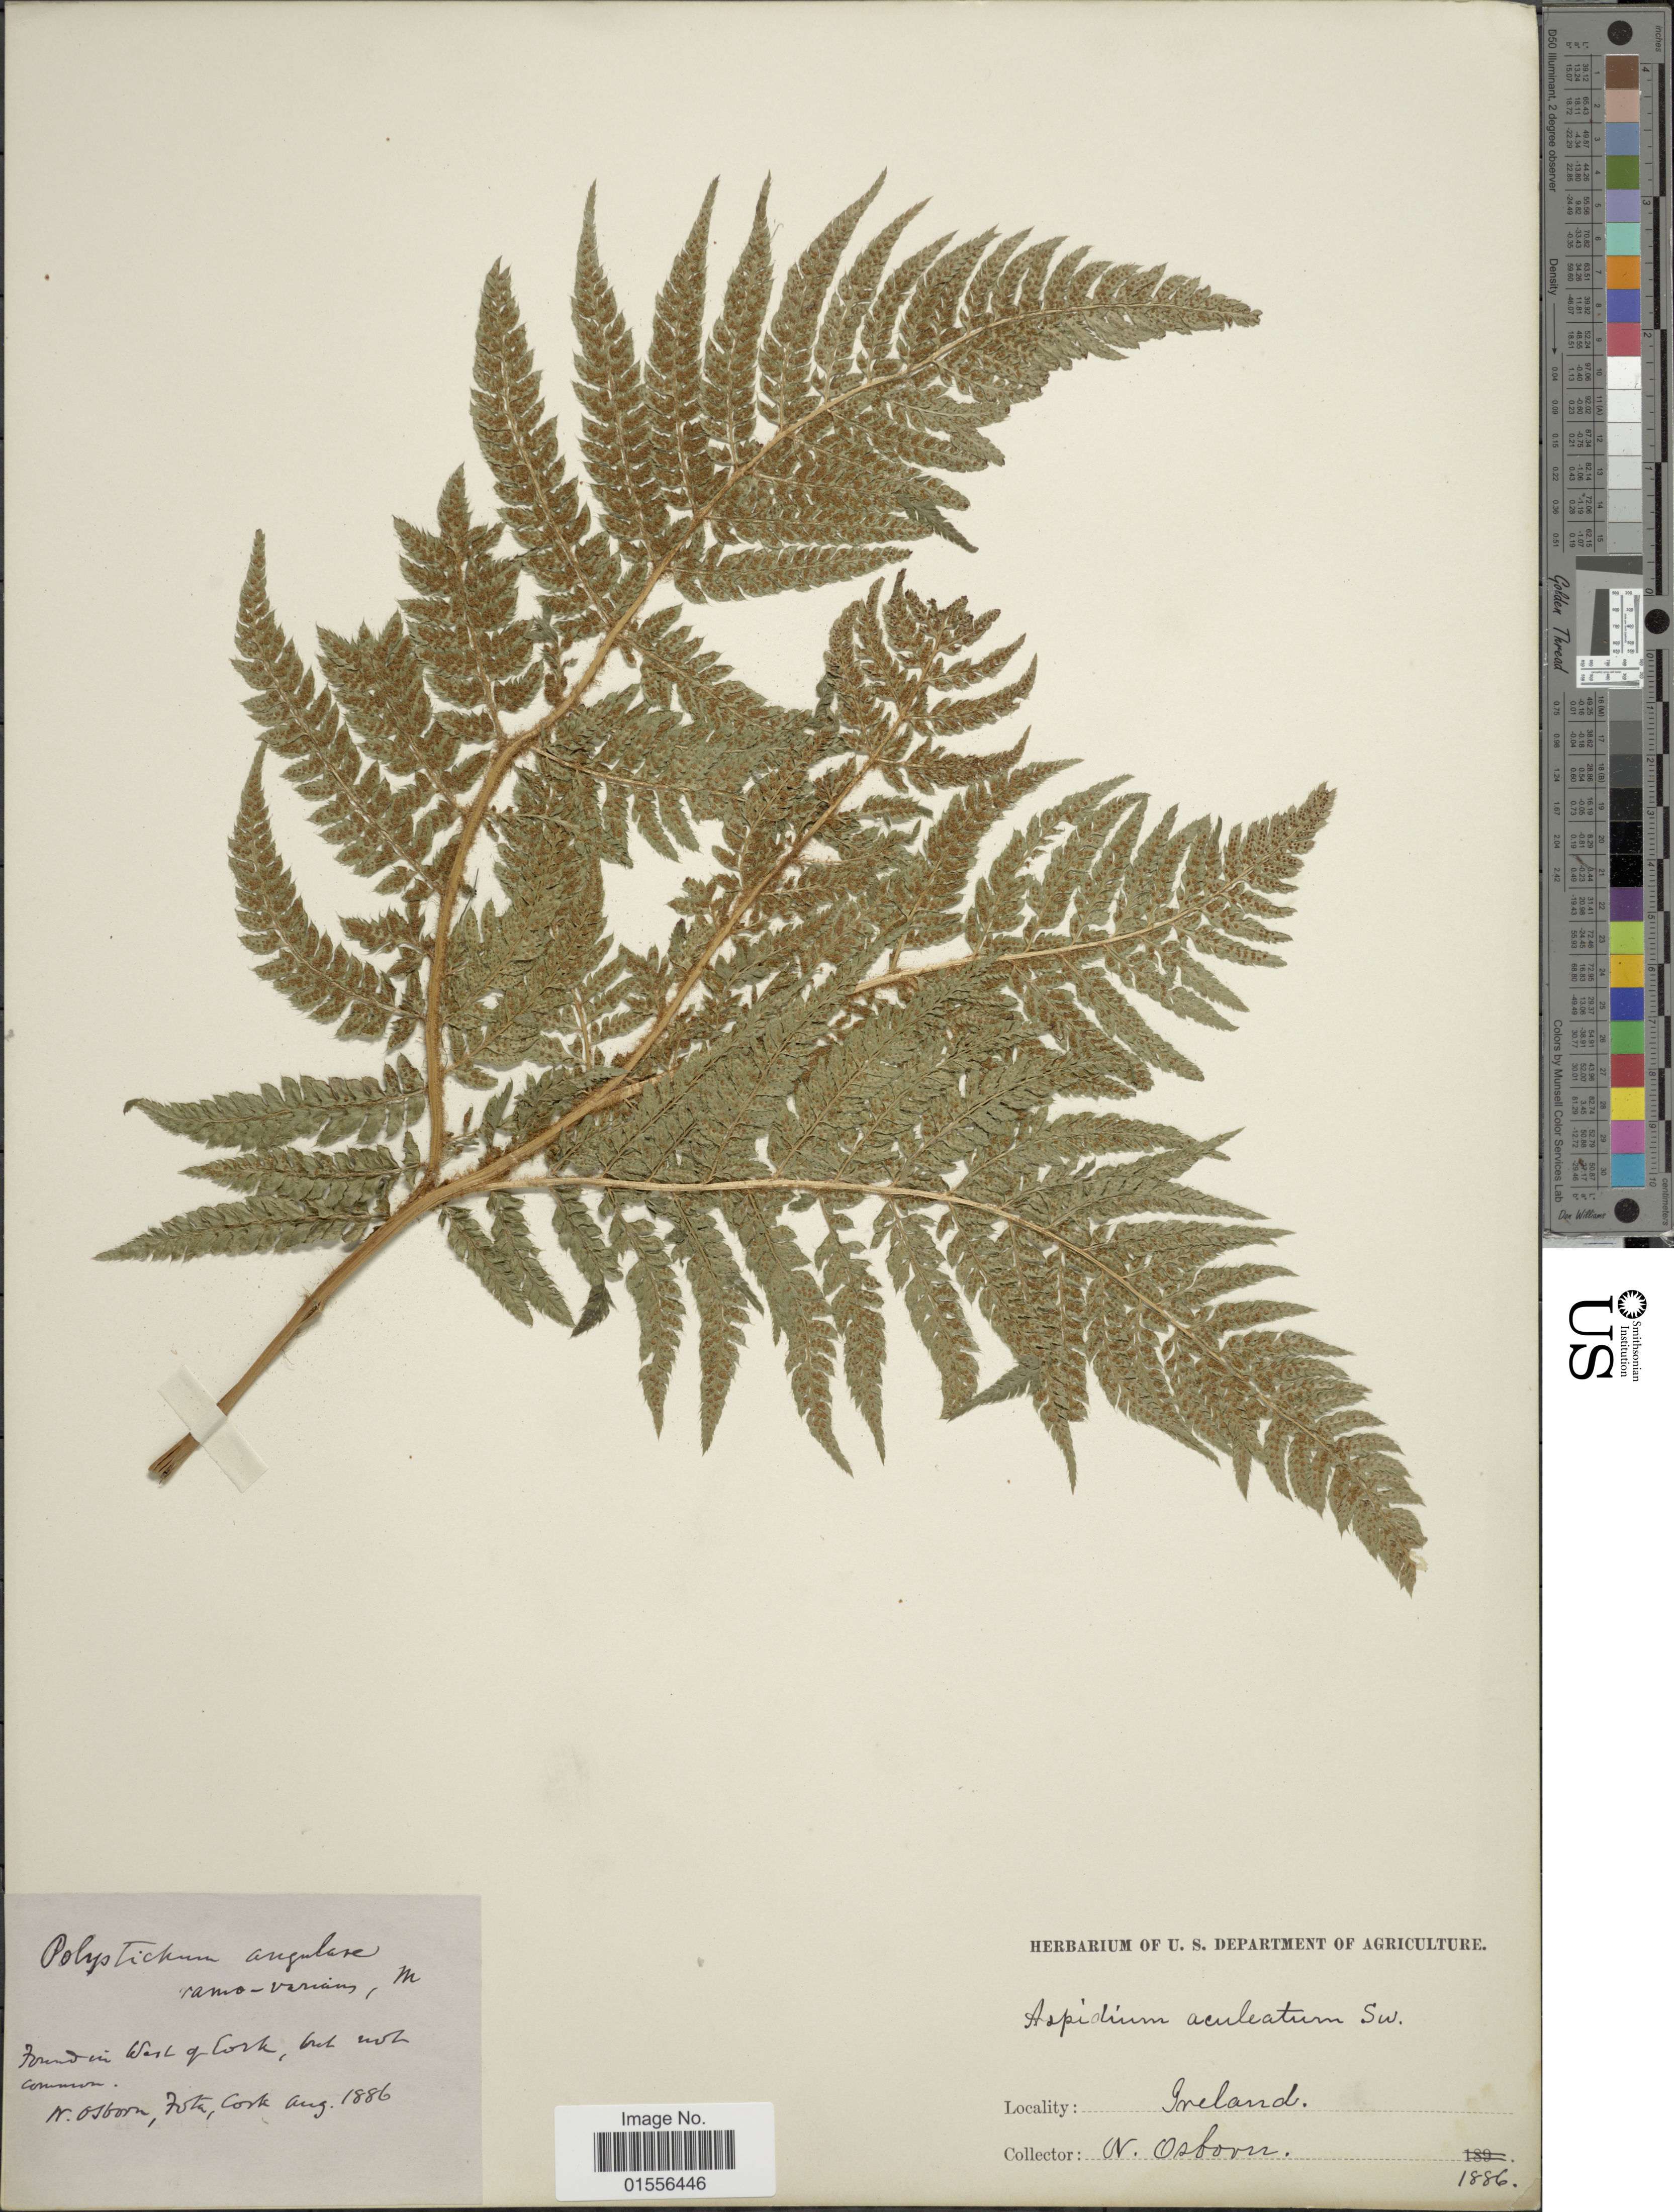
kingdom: Plantae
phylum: Tracheophyta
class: Polypodiopsida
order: Polypodiales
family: Dryopteridaceae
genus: Polystichum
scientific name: Polystichum setiferum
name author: (Forssk.) Moore ex Woynar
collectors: N. Osborn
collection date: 1886-08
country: Ireland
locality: Fon din West [illegible text]